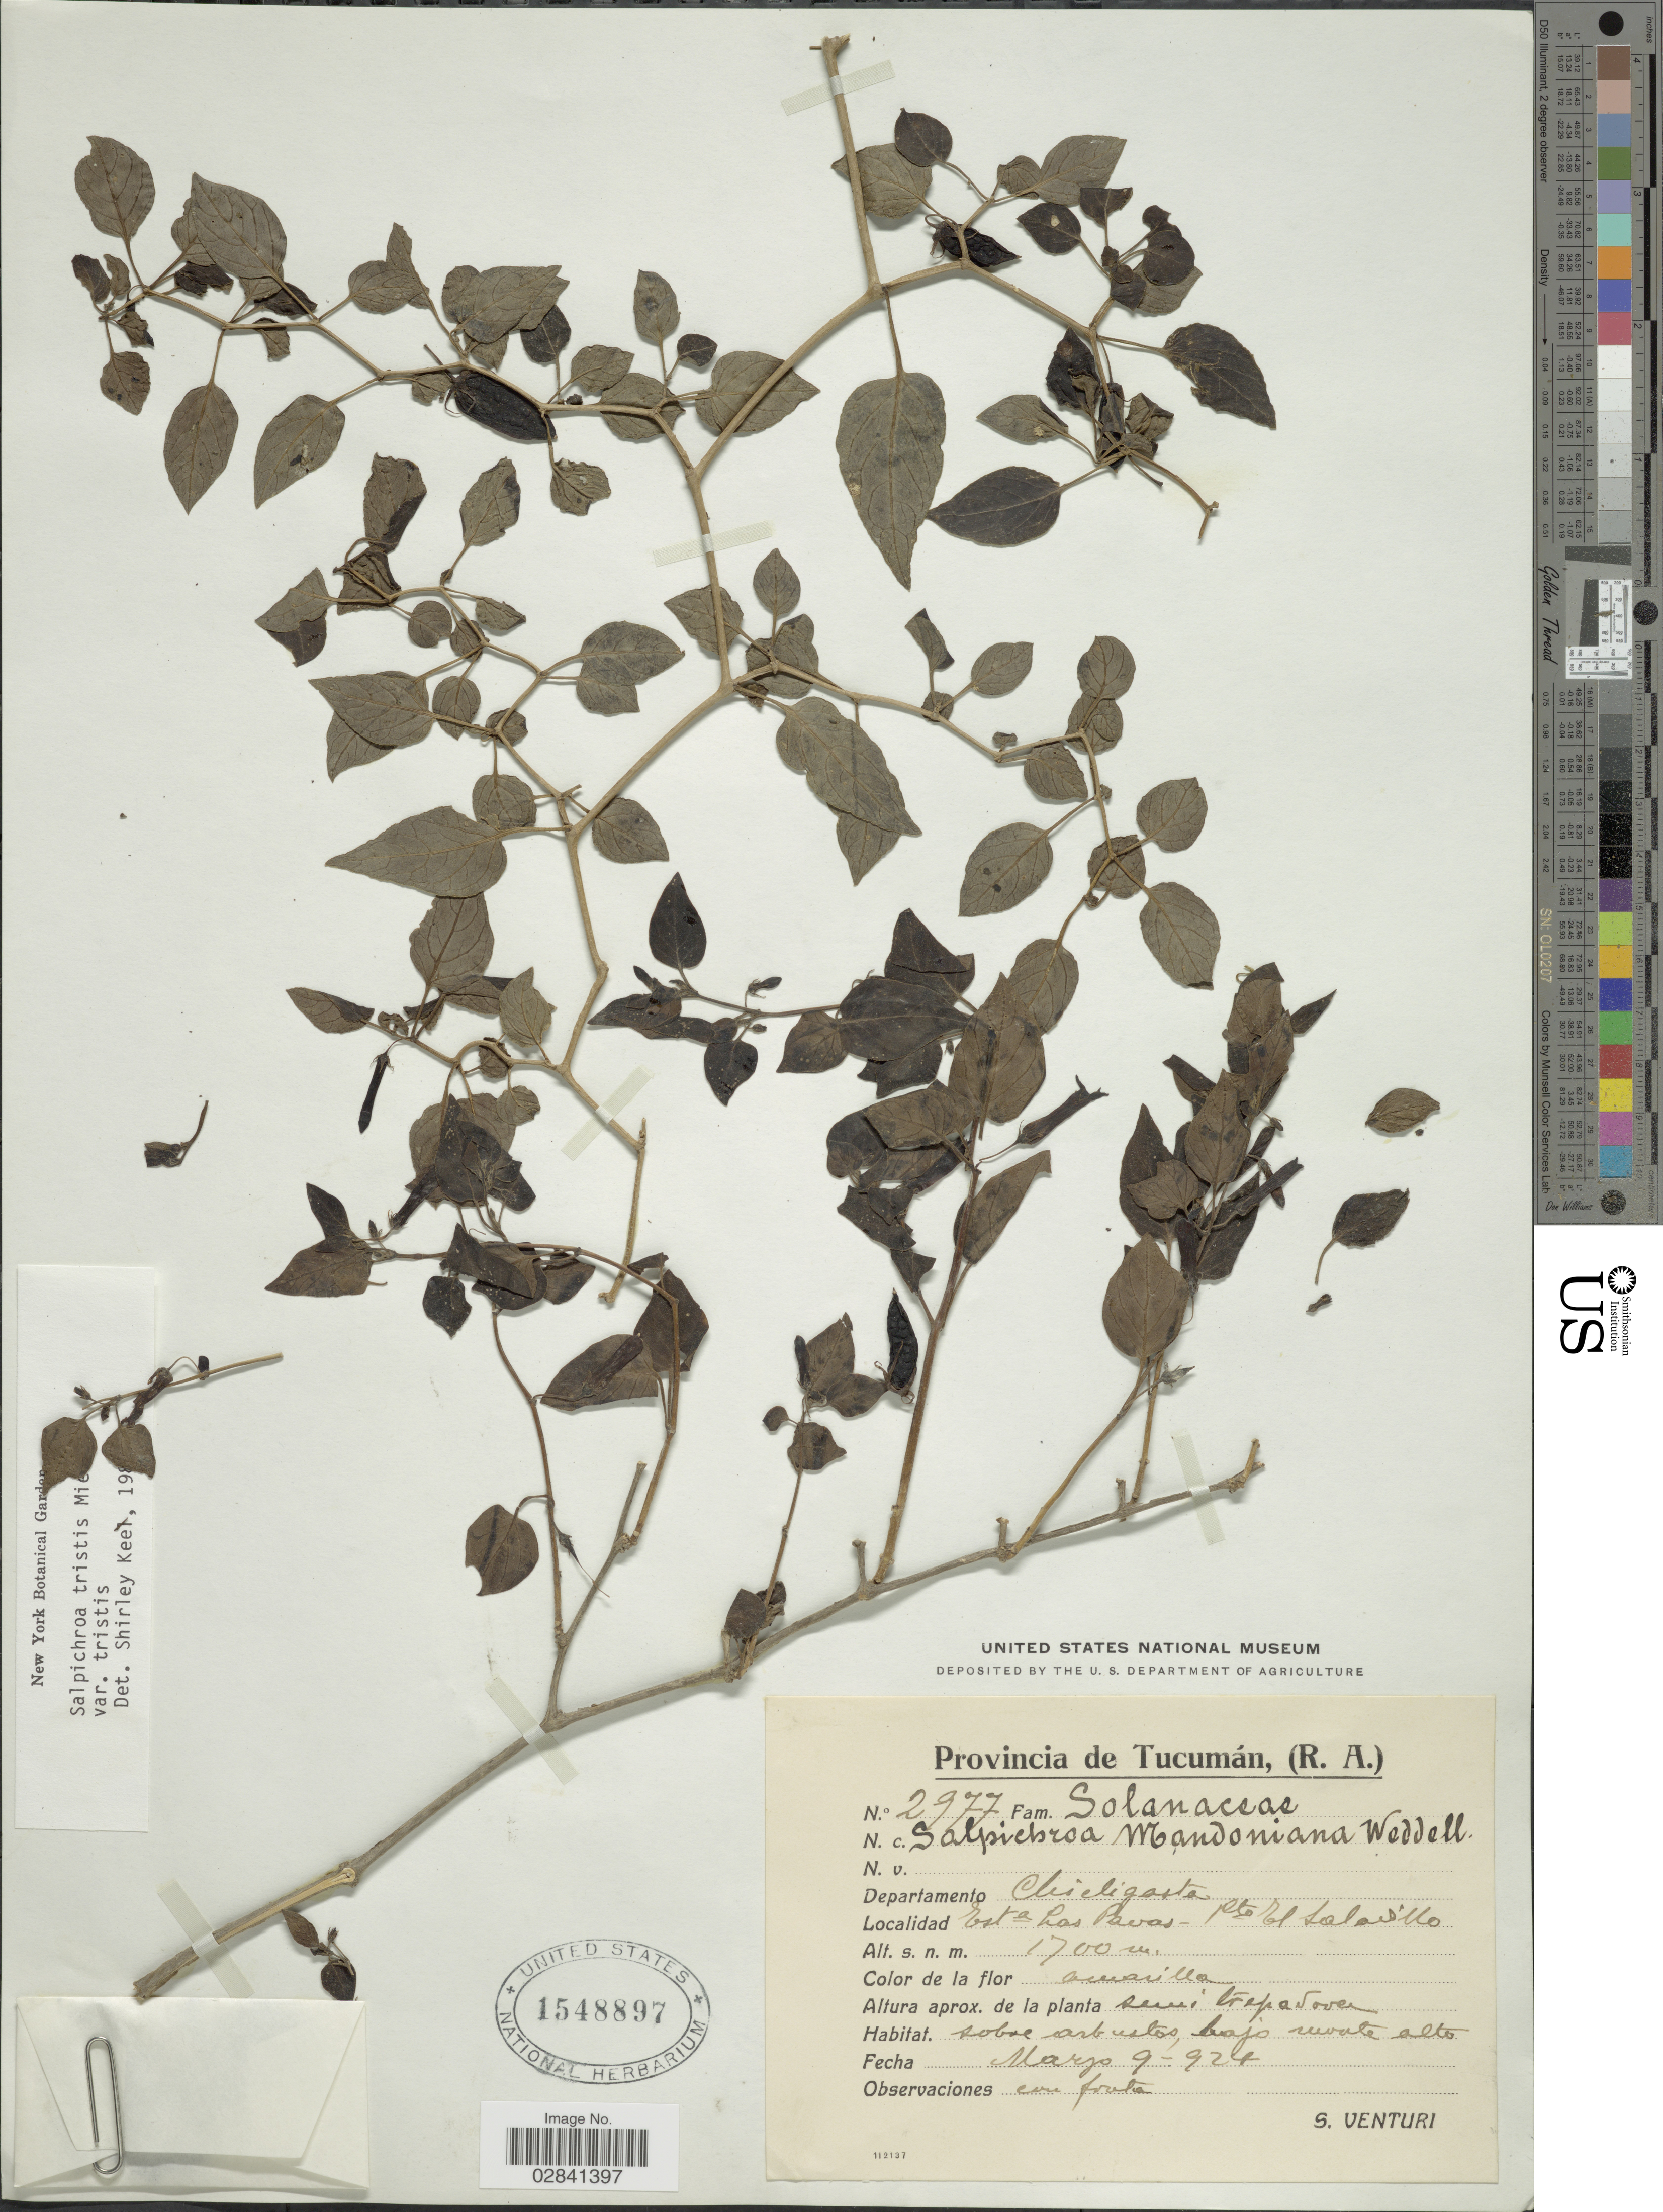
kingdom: Plantae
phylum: Tracheophyta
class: Magnoliopsida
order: Solanales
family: Solanaceae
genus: Salpichroa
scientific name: Salpichroa tristis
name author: Walp.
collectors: S. Venturi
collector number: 2977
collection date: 1924-03-09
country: Argentina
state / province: Tucuman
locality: (R. A.). Departamento Chicligasta. Esta Las Pavas. Pto. El Salavillo.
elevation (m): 1700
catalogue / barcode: US 1548897